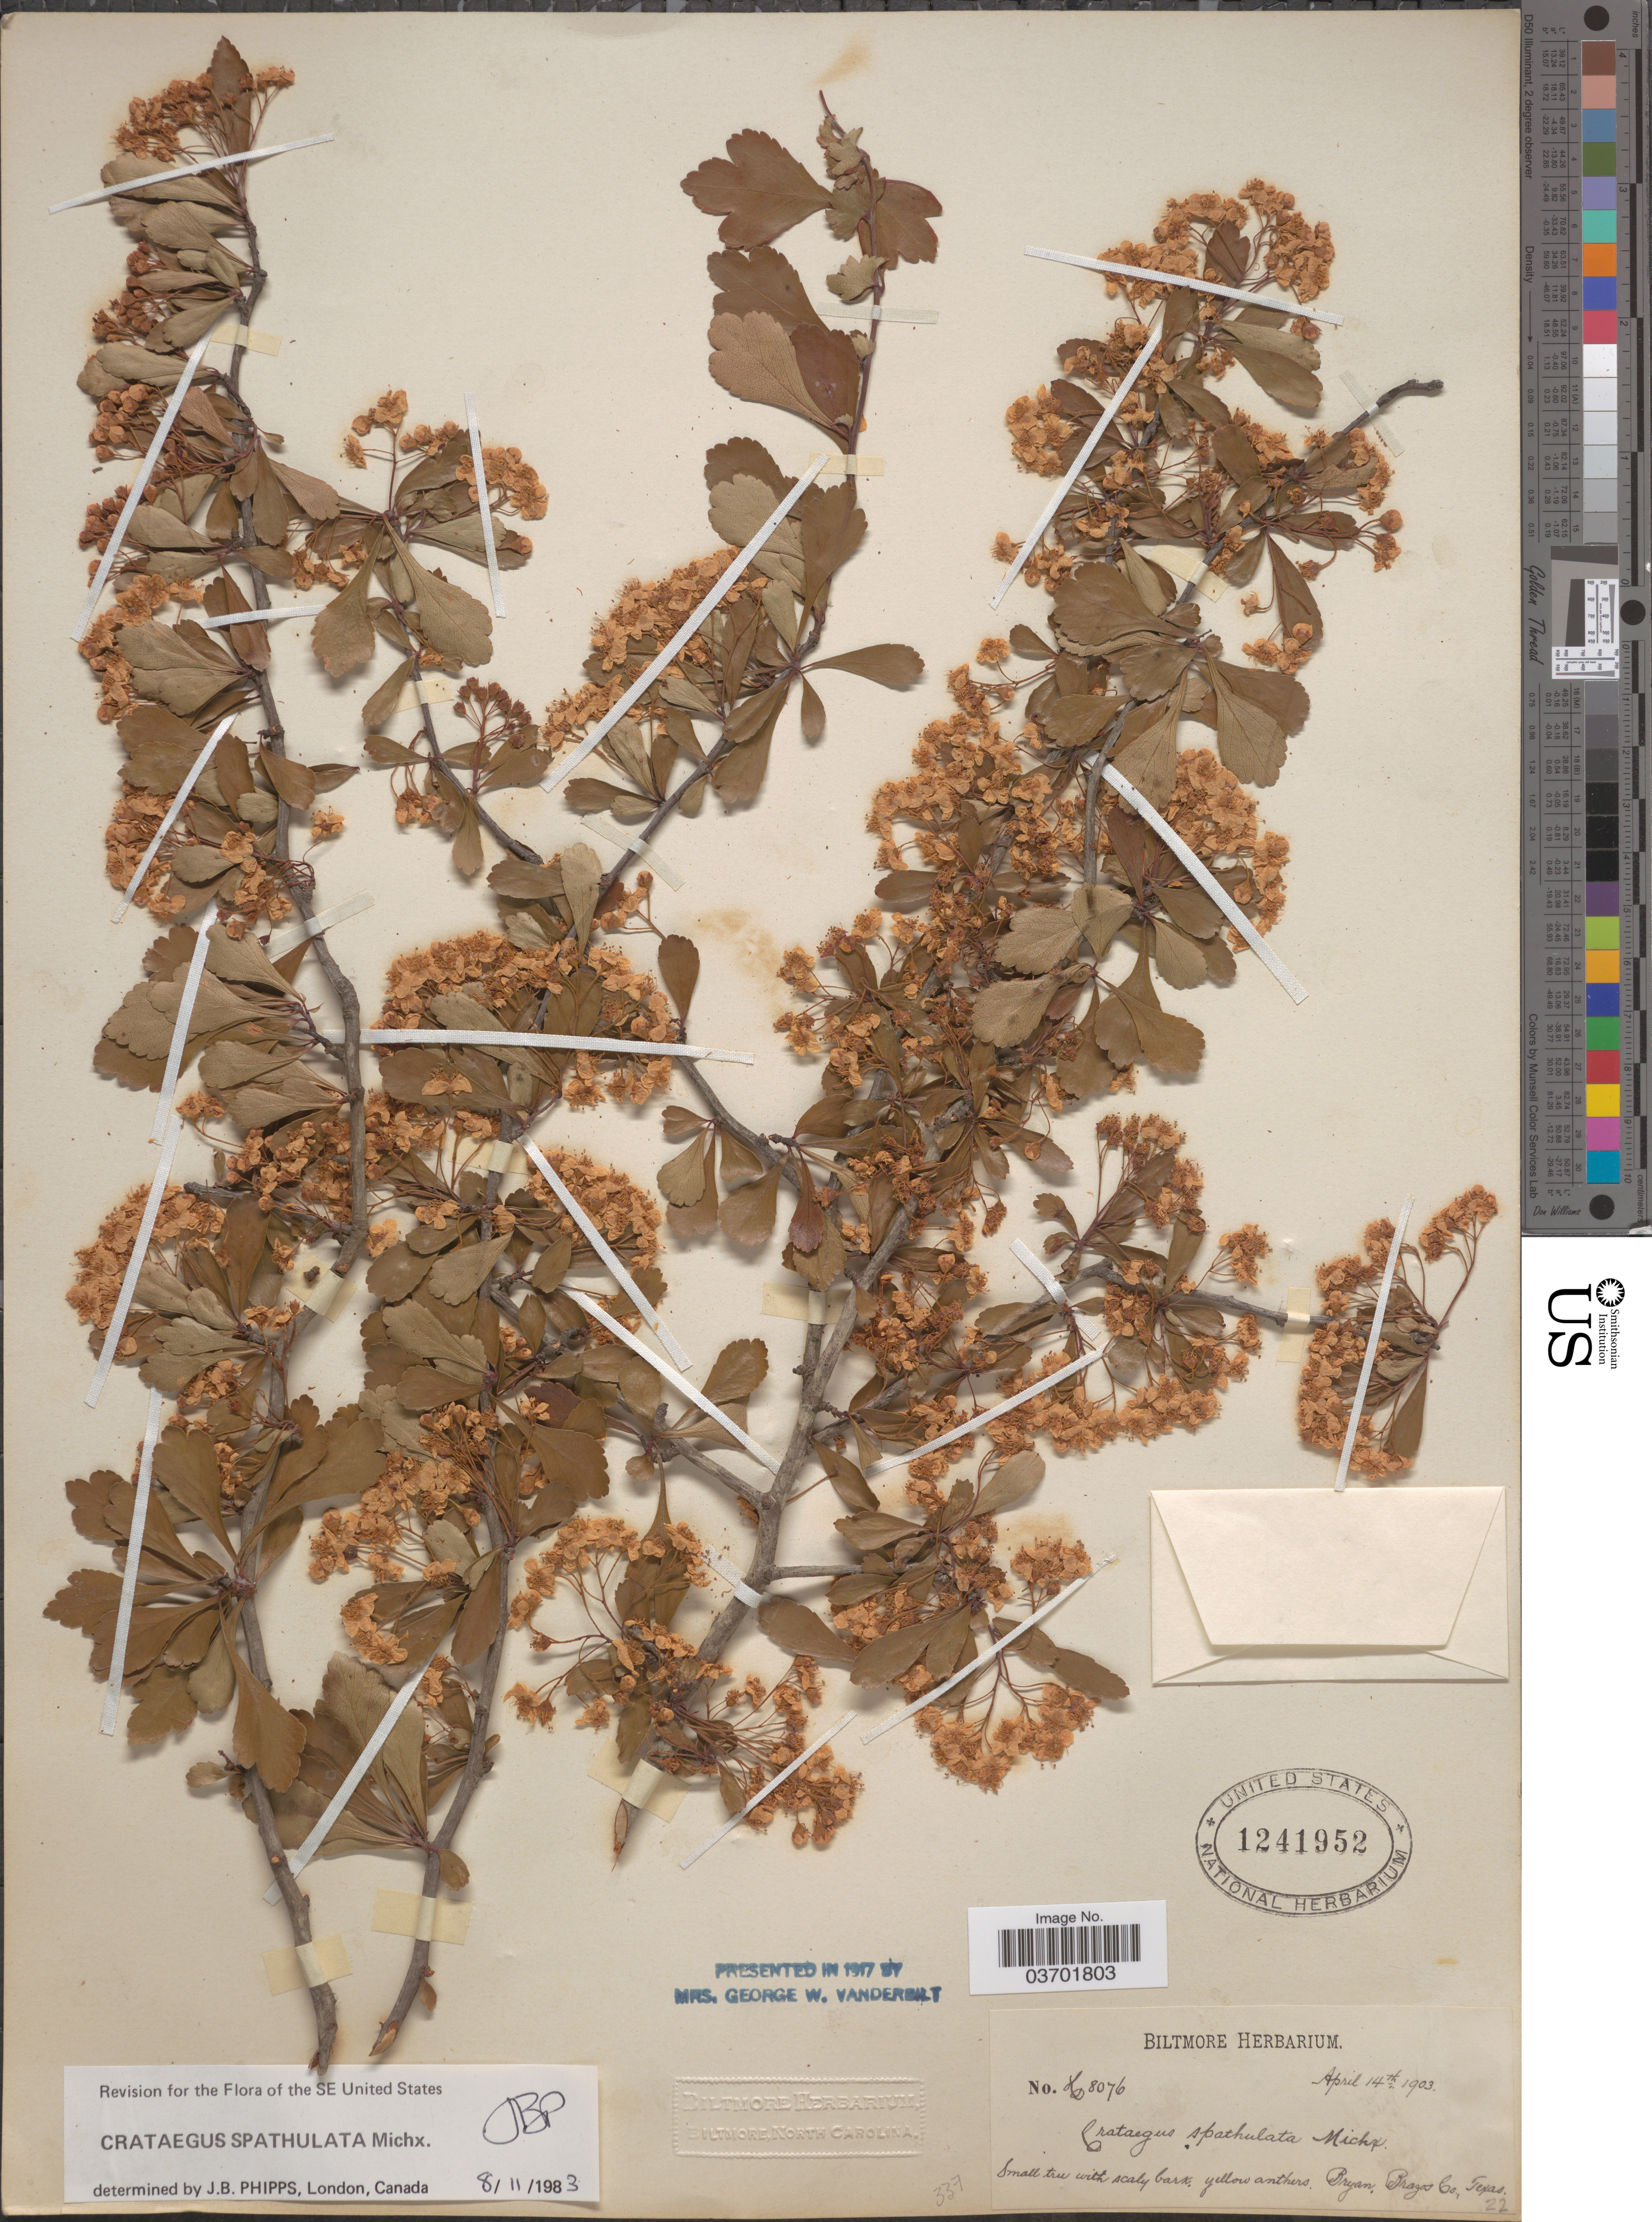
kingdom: Plantae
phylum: Tracheophyta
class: Magnoliopsida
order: Rosales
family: Rosaceae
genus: Crataegus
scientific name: Crataegus spathulata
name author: Michx.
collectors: ex herb. Biltmore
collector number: H8076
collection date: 1903-04-14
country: United States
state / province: Texas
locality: Bryan, Brazos Co.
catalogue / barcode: US 1241952